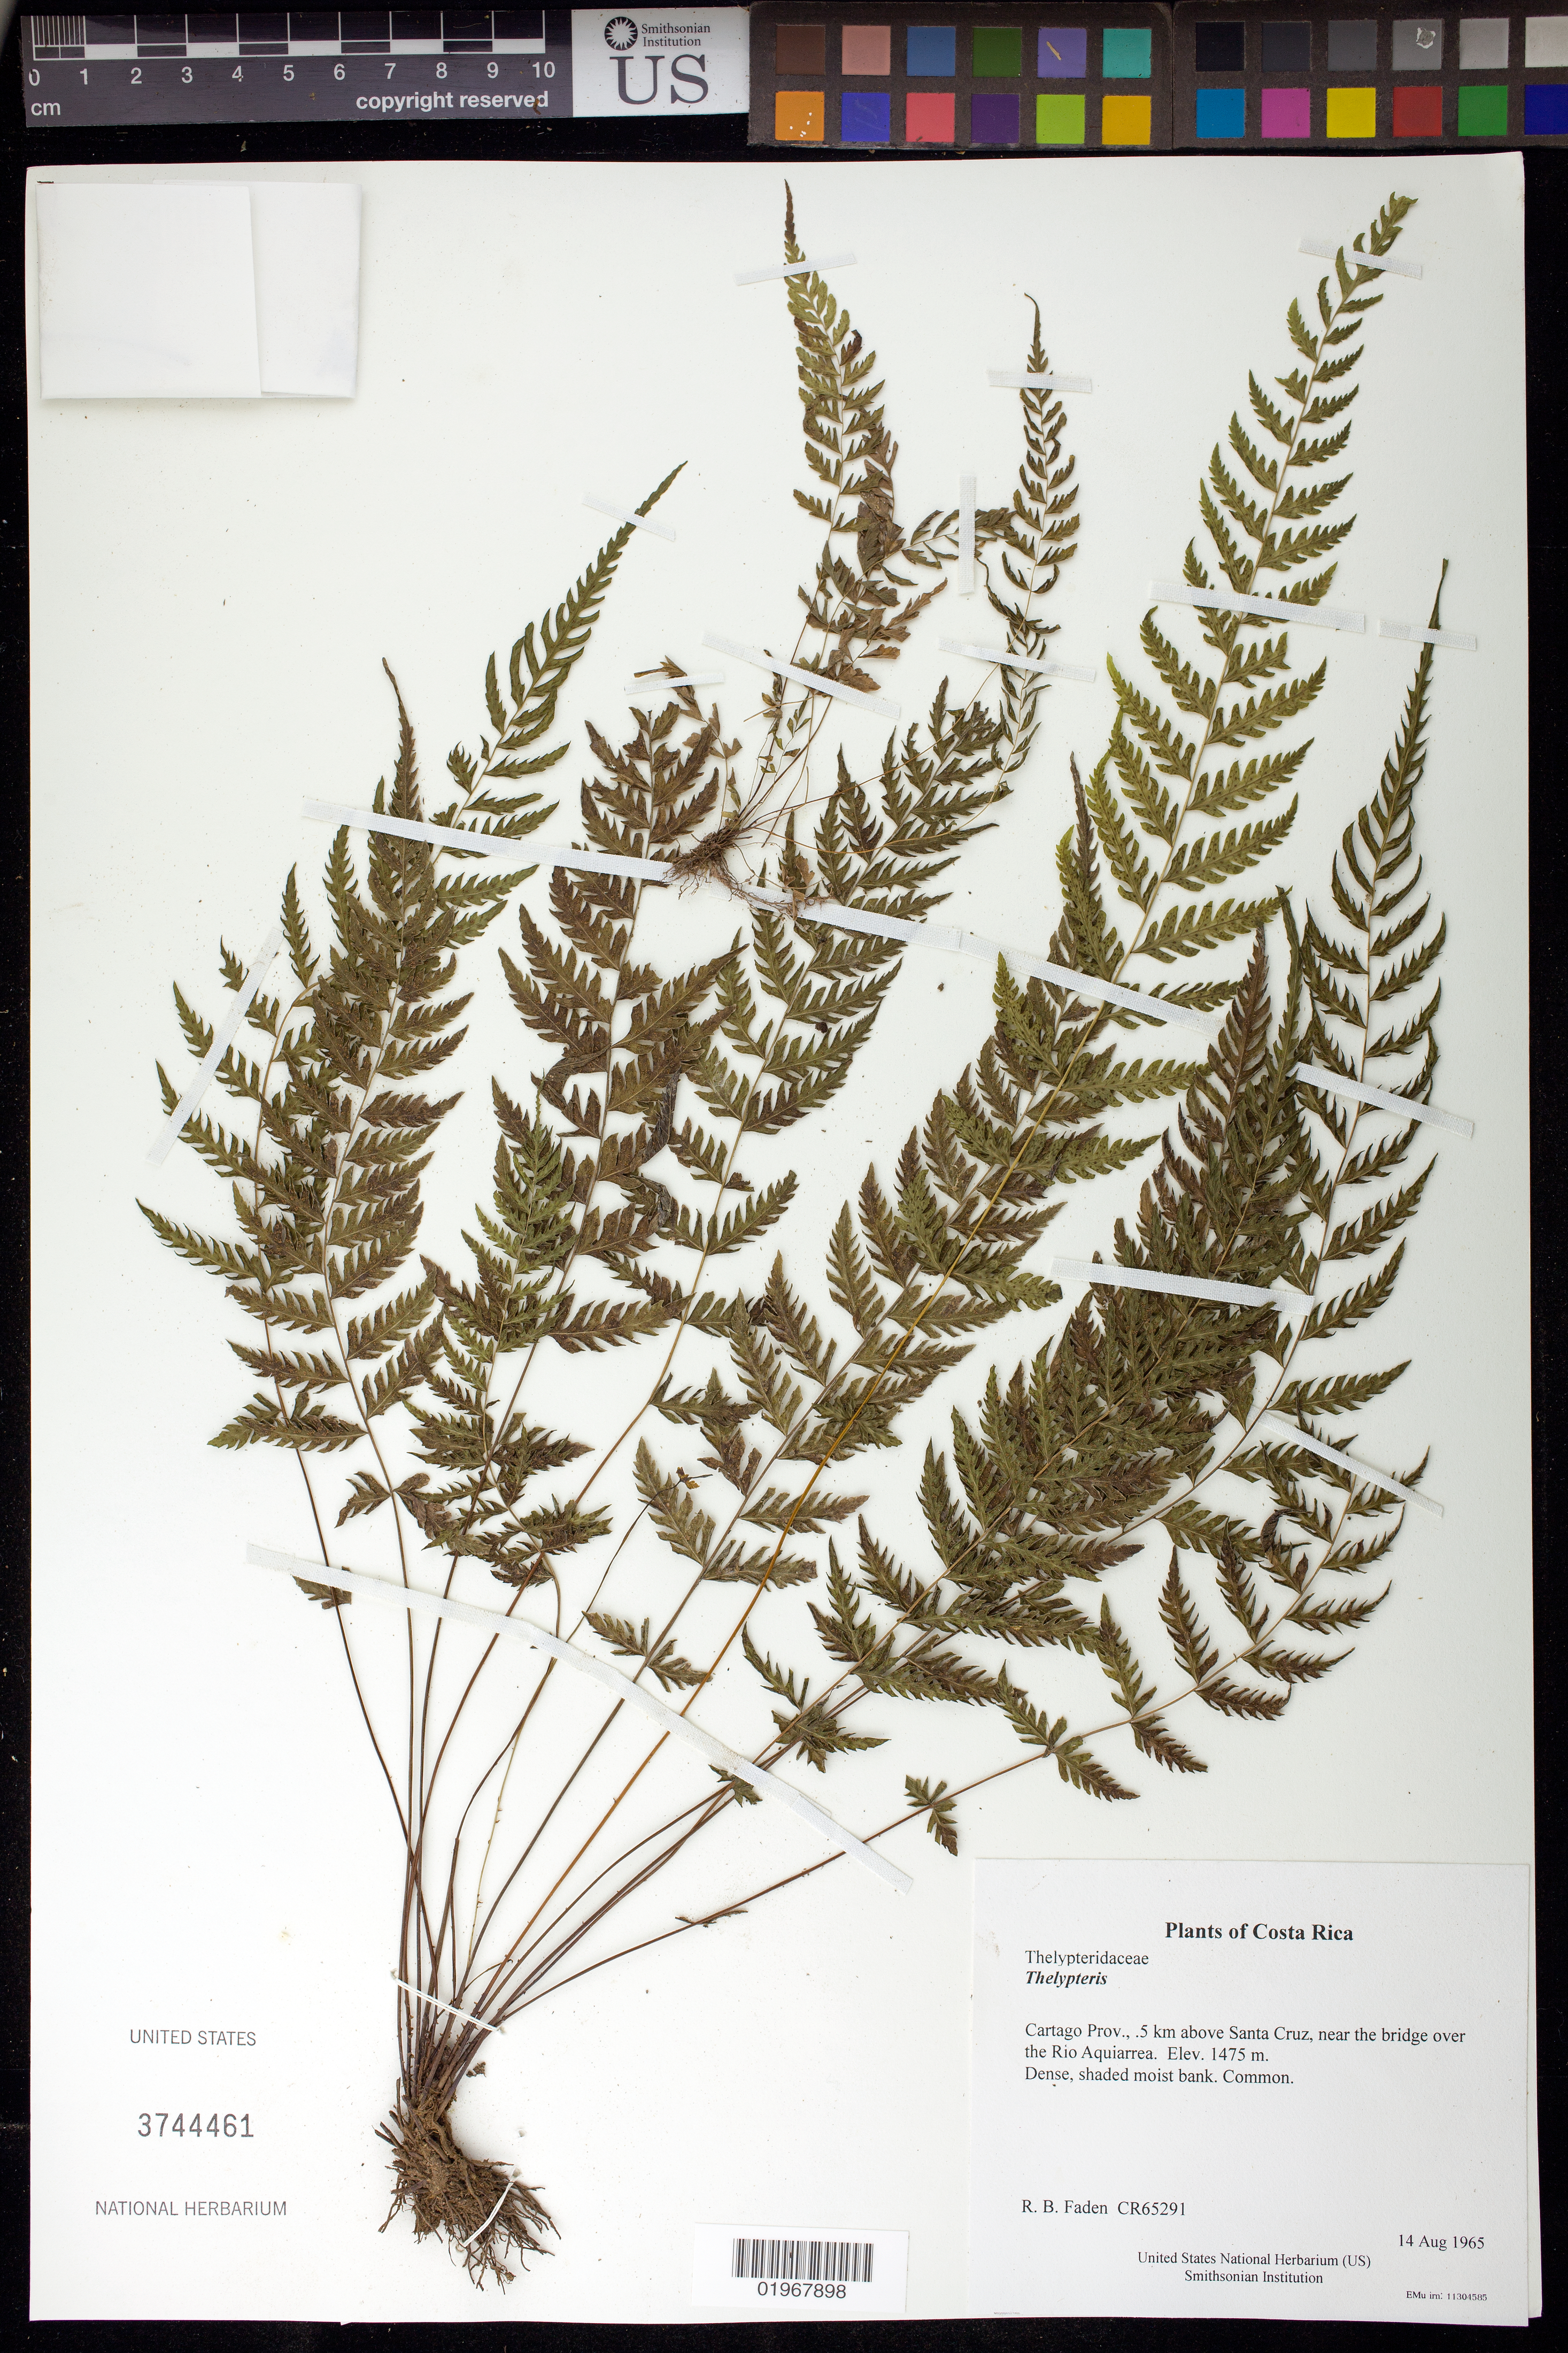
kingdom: Plantae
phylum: Tracheophyta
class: Polypodiopsida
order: Polypodiales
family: Thelypteridaceae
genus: Thelypteris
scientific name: Thelypteris sp.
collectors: R. B. Faden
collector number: CR65291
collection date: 1965-08-14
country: Costa Rica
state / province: Cartago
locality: .5 km above Santa Cruz, near the bridge over the Rio Aquiarrea.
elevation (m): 1475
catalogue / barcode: US 3744461